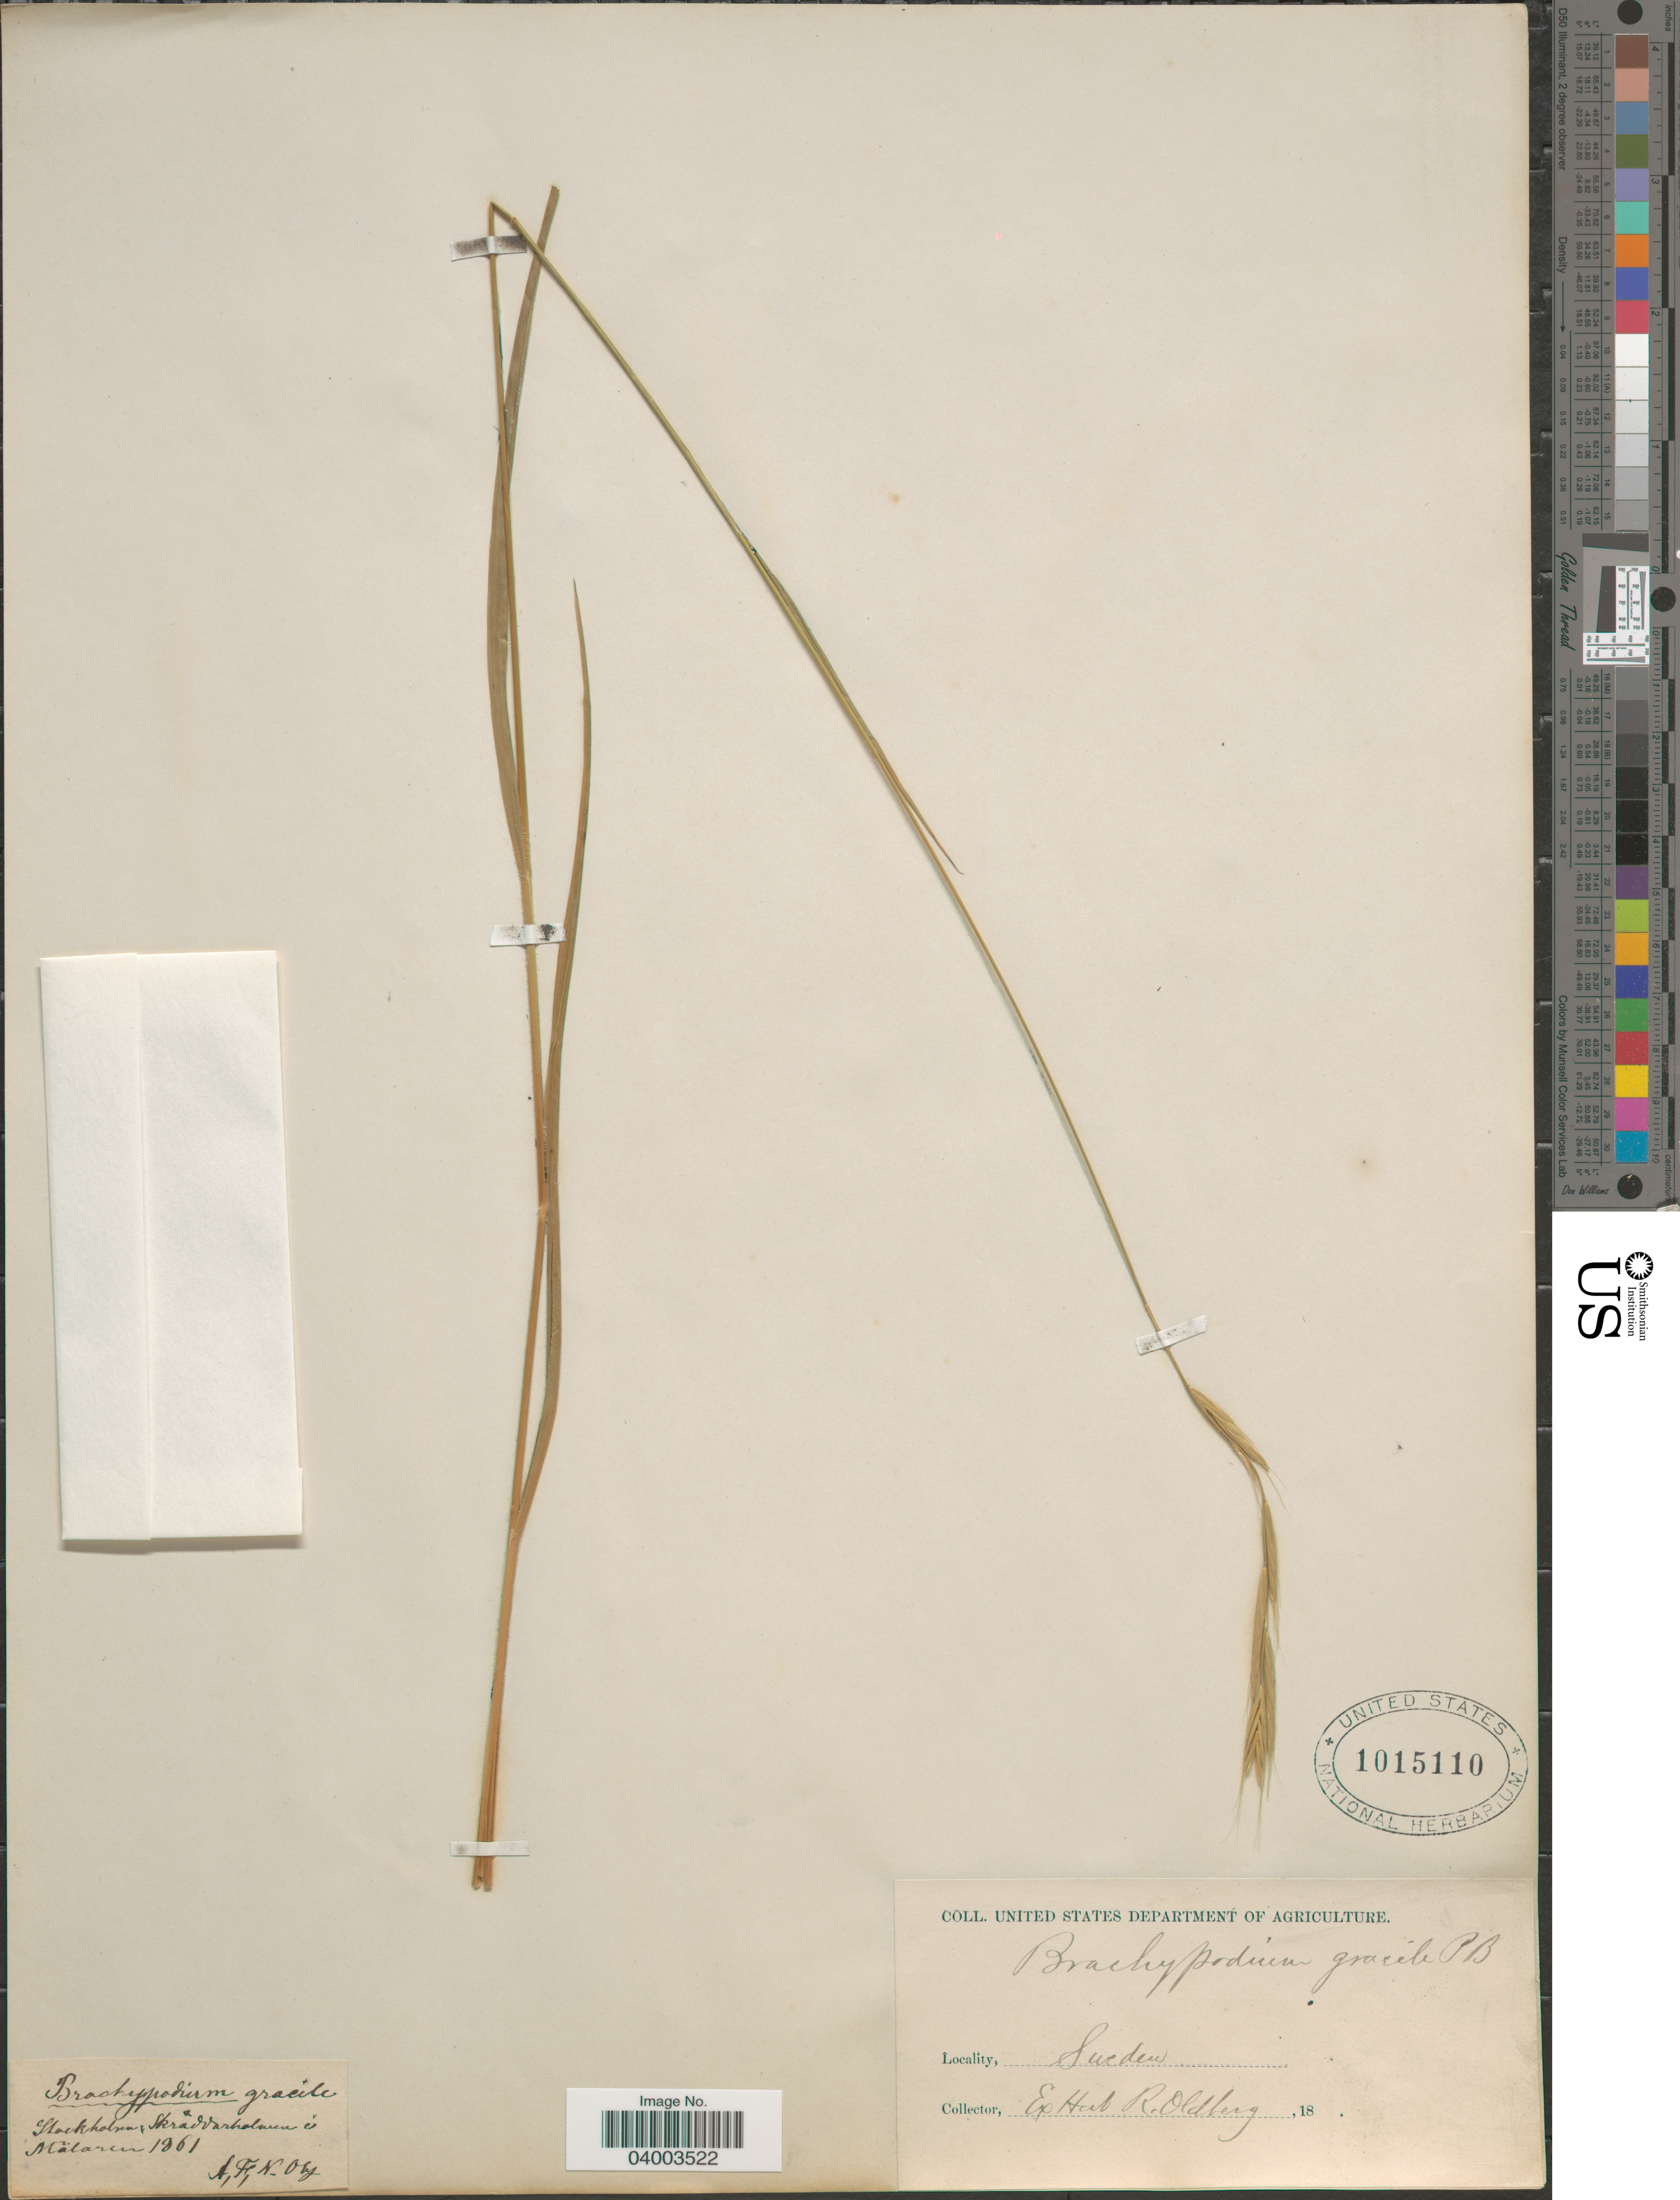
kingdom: Plantae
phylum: Tracheophyta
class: Liliopsida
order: Poales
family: Poaceae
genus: Brachypodium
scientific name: Brachypodium pinnatum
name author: (L.) P. Beauv.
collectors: ex herb. Roldberg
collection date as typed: Matarun 1861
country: Sweden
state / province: Stockholm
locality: Skraddarholmen.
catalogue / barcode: US 1015110